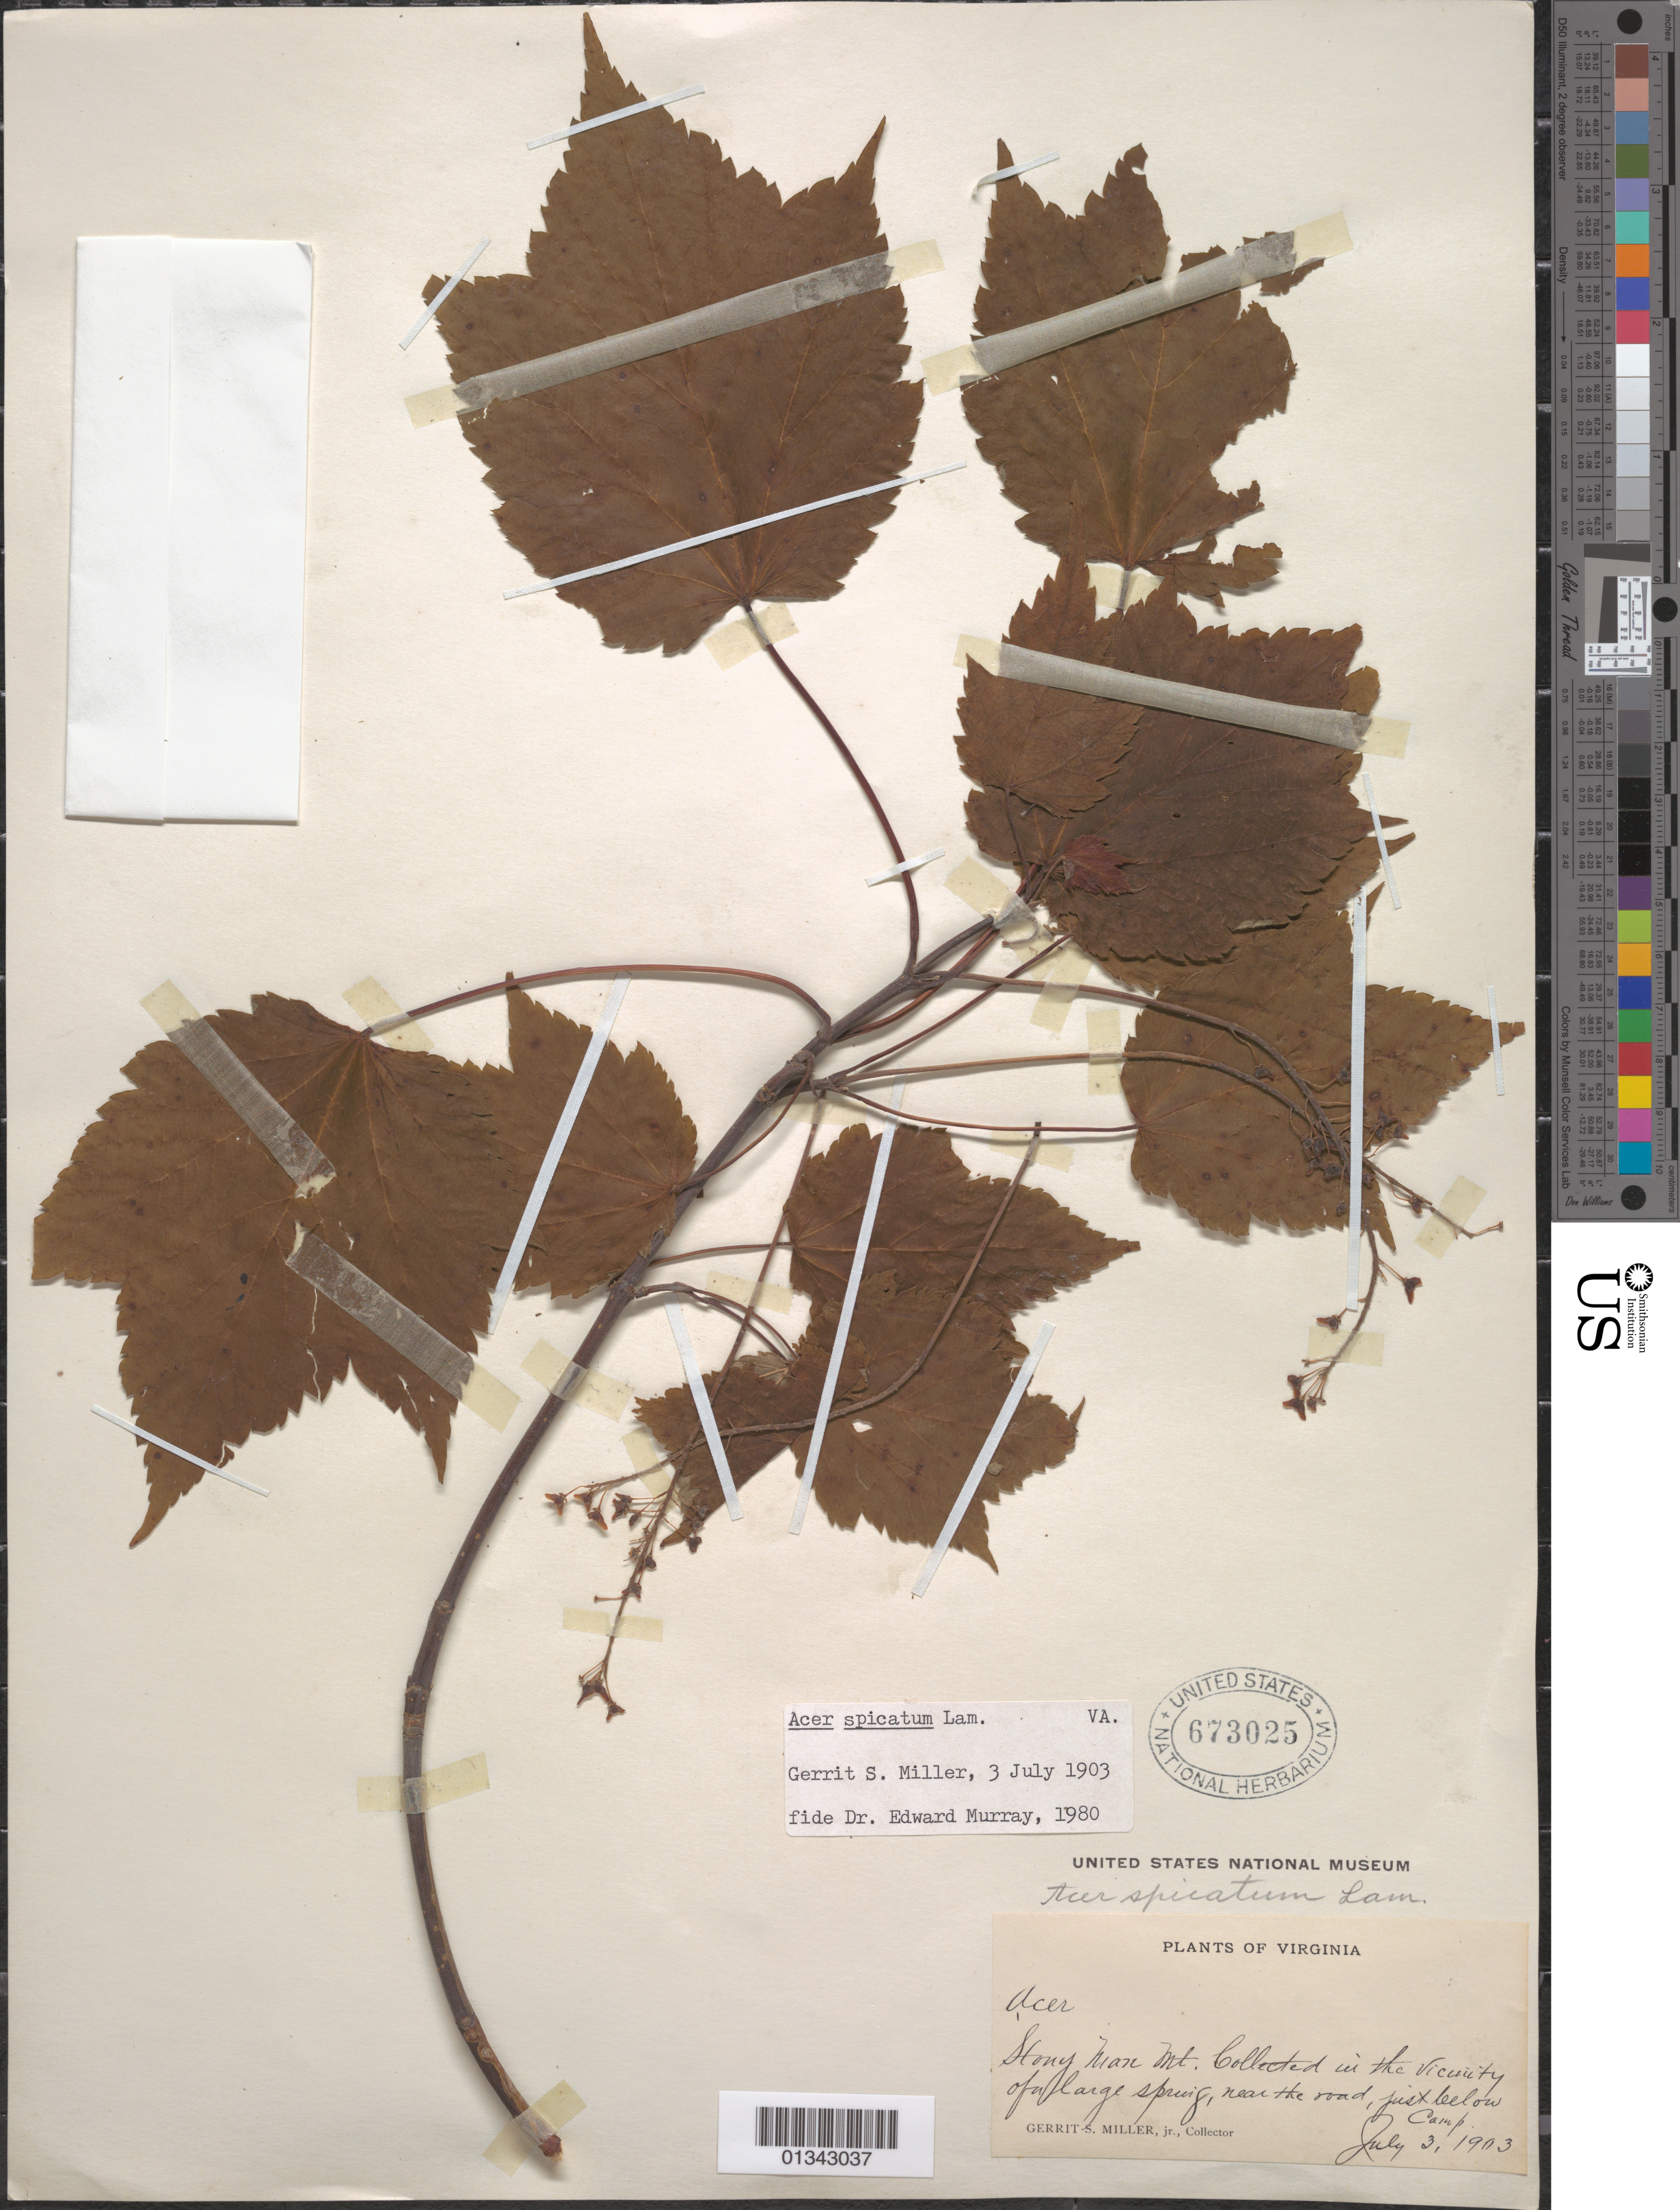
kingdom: Plantae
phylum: Tracheophyta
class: Magnoliopsida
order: Sapindales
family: Sapindaceae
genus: Acer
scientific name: Acer spicatum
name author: Lam.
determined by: Murray, Edward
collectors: G. S. Miller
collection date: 1903-07-03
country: United States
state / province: Virginia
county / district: Page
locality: Stony Man Mt., in the vicinity of a large spring, near the road, just below camp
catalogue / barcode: US 673025